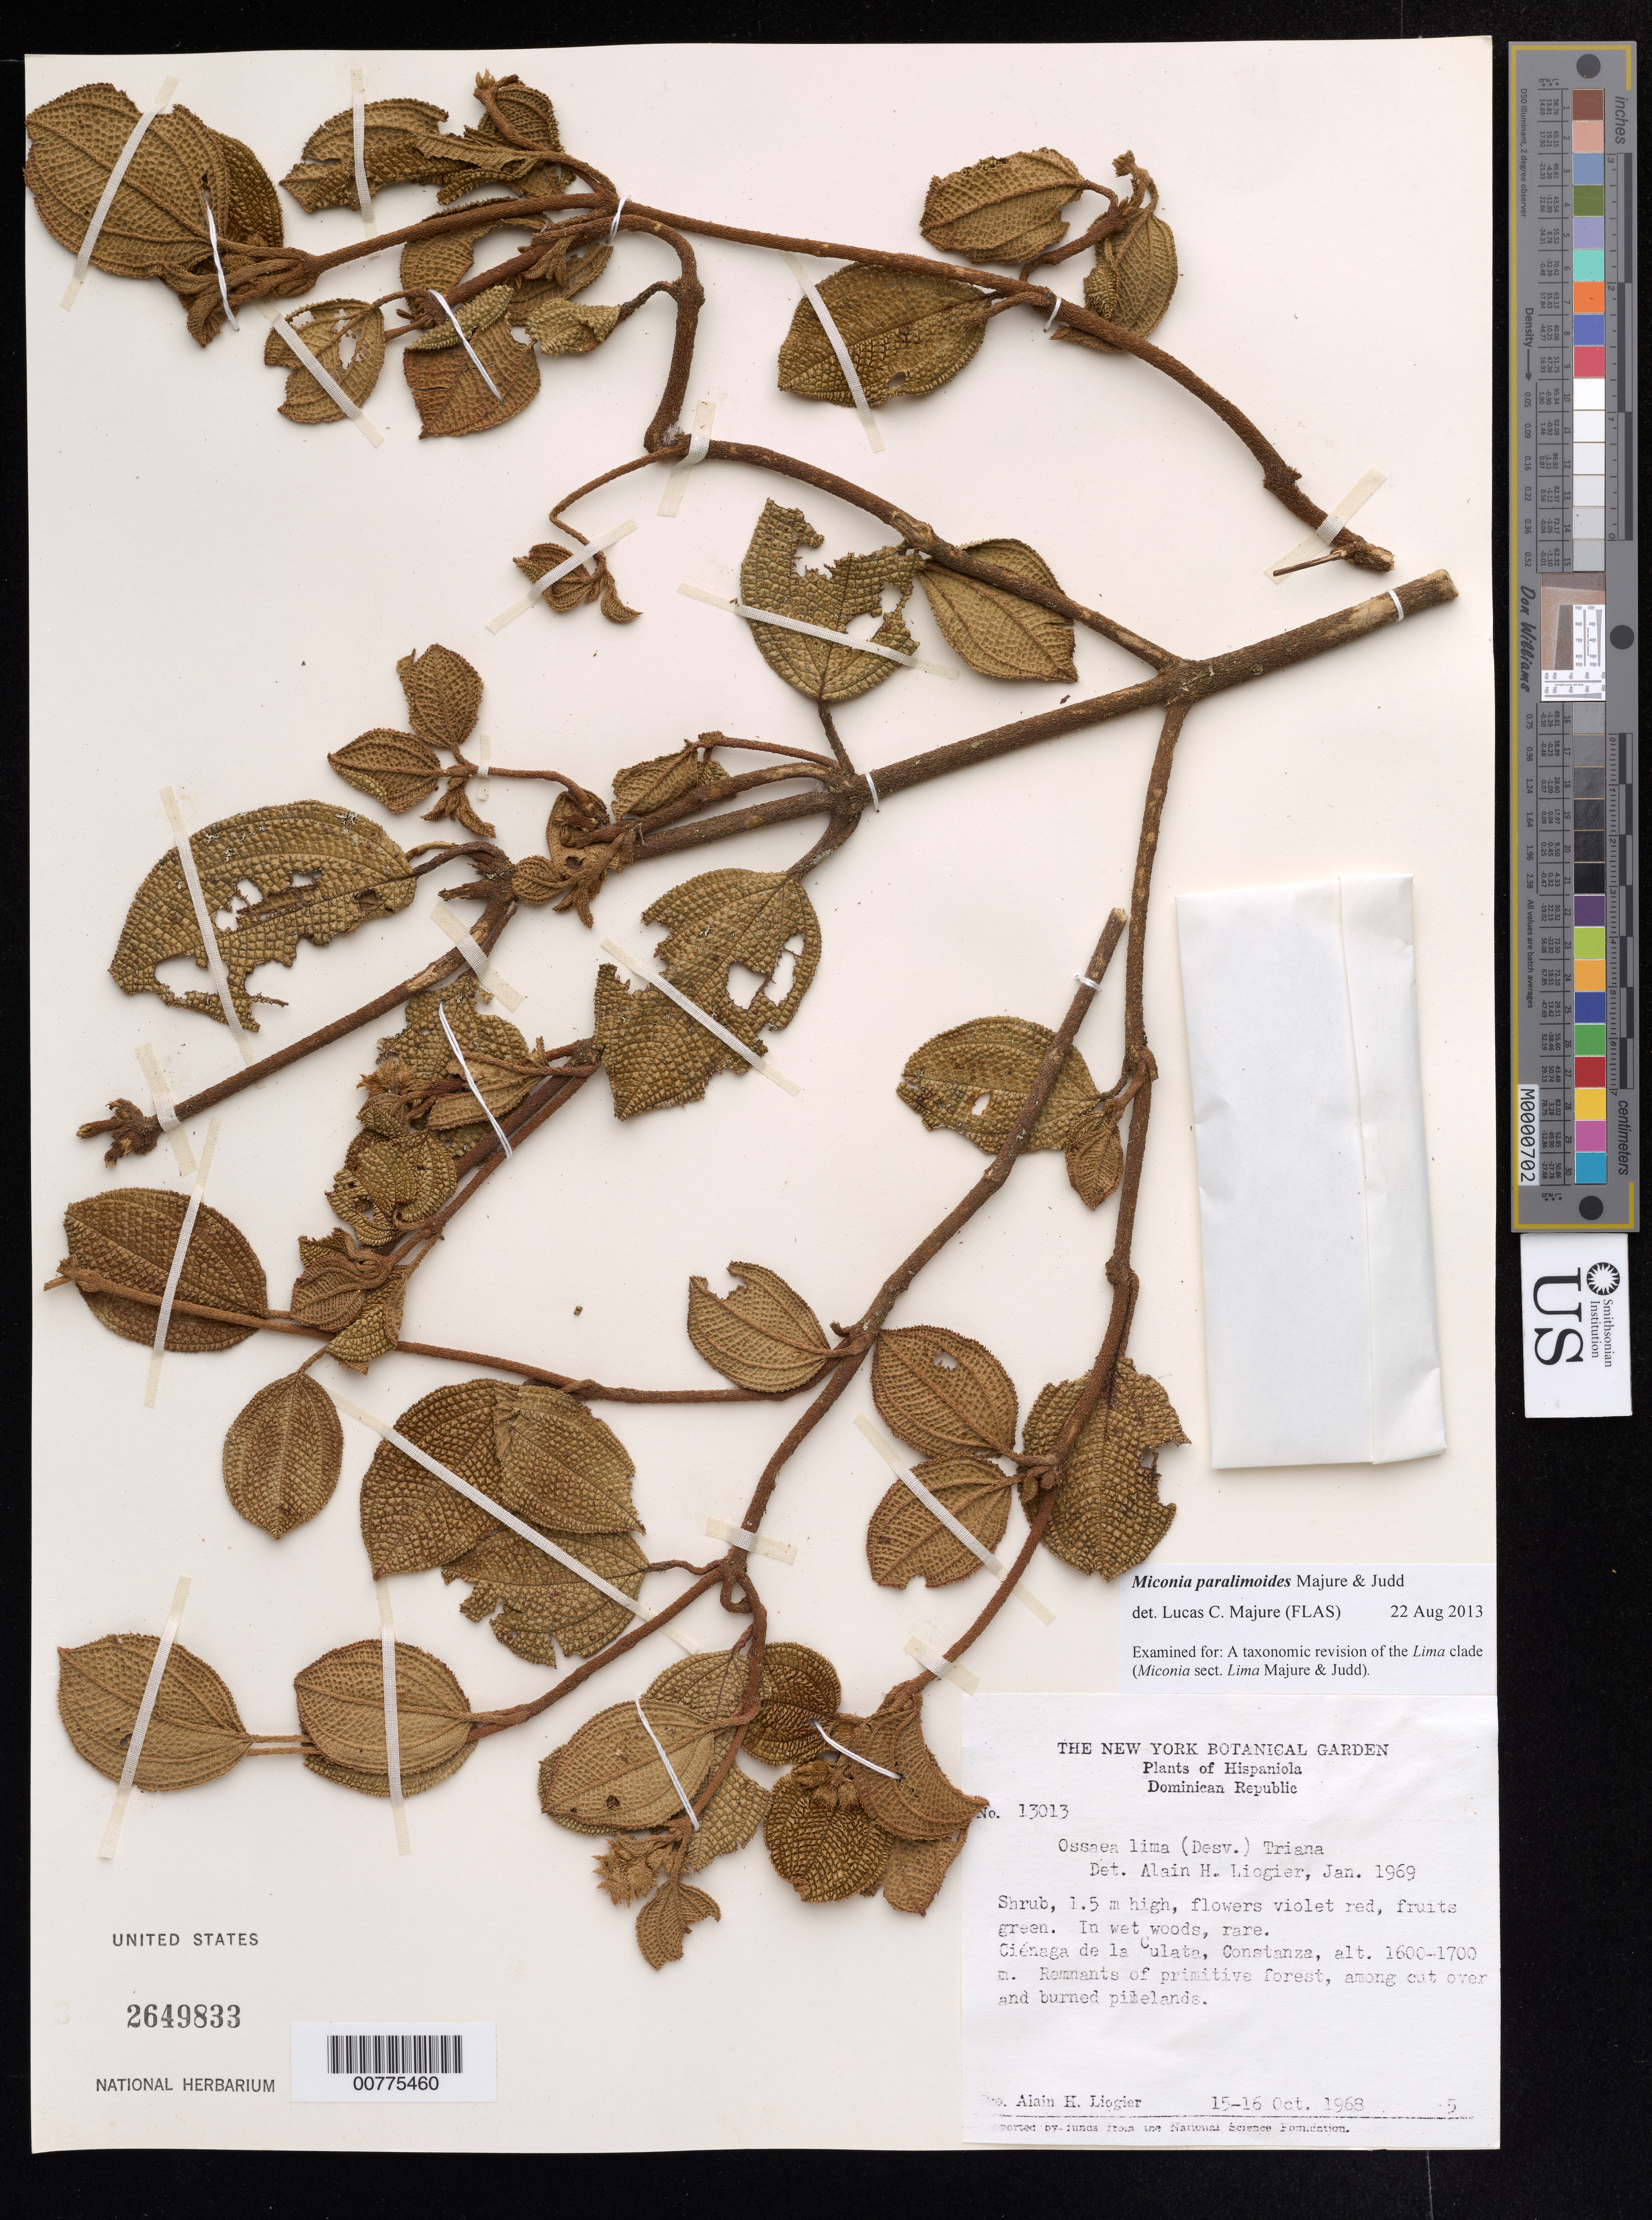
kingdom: Plantae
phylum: Tracheophyta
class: Magnoliopsida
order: Myrtales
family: Melastomataceae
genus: Miconia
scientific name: Miconia paralimoides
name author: Majure & Judd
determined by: Majure, Lucas C., (FLAS), University of Florida (UNITED STATES)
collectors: A. H. Liogier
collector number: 13013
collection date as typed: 15 Oct 1968 to 16 Oct 1968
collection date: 1968-10-15/1968-10-16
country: Dominican Republic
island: Hispaniola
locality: Ciénaga de la Culata.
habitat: Remnants of the primitive forest, among cut over and burned pinelands.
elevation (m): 1600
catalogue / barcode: US 2649833